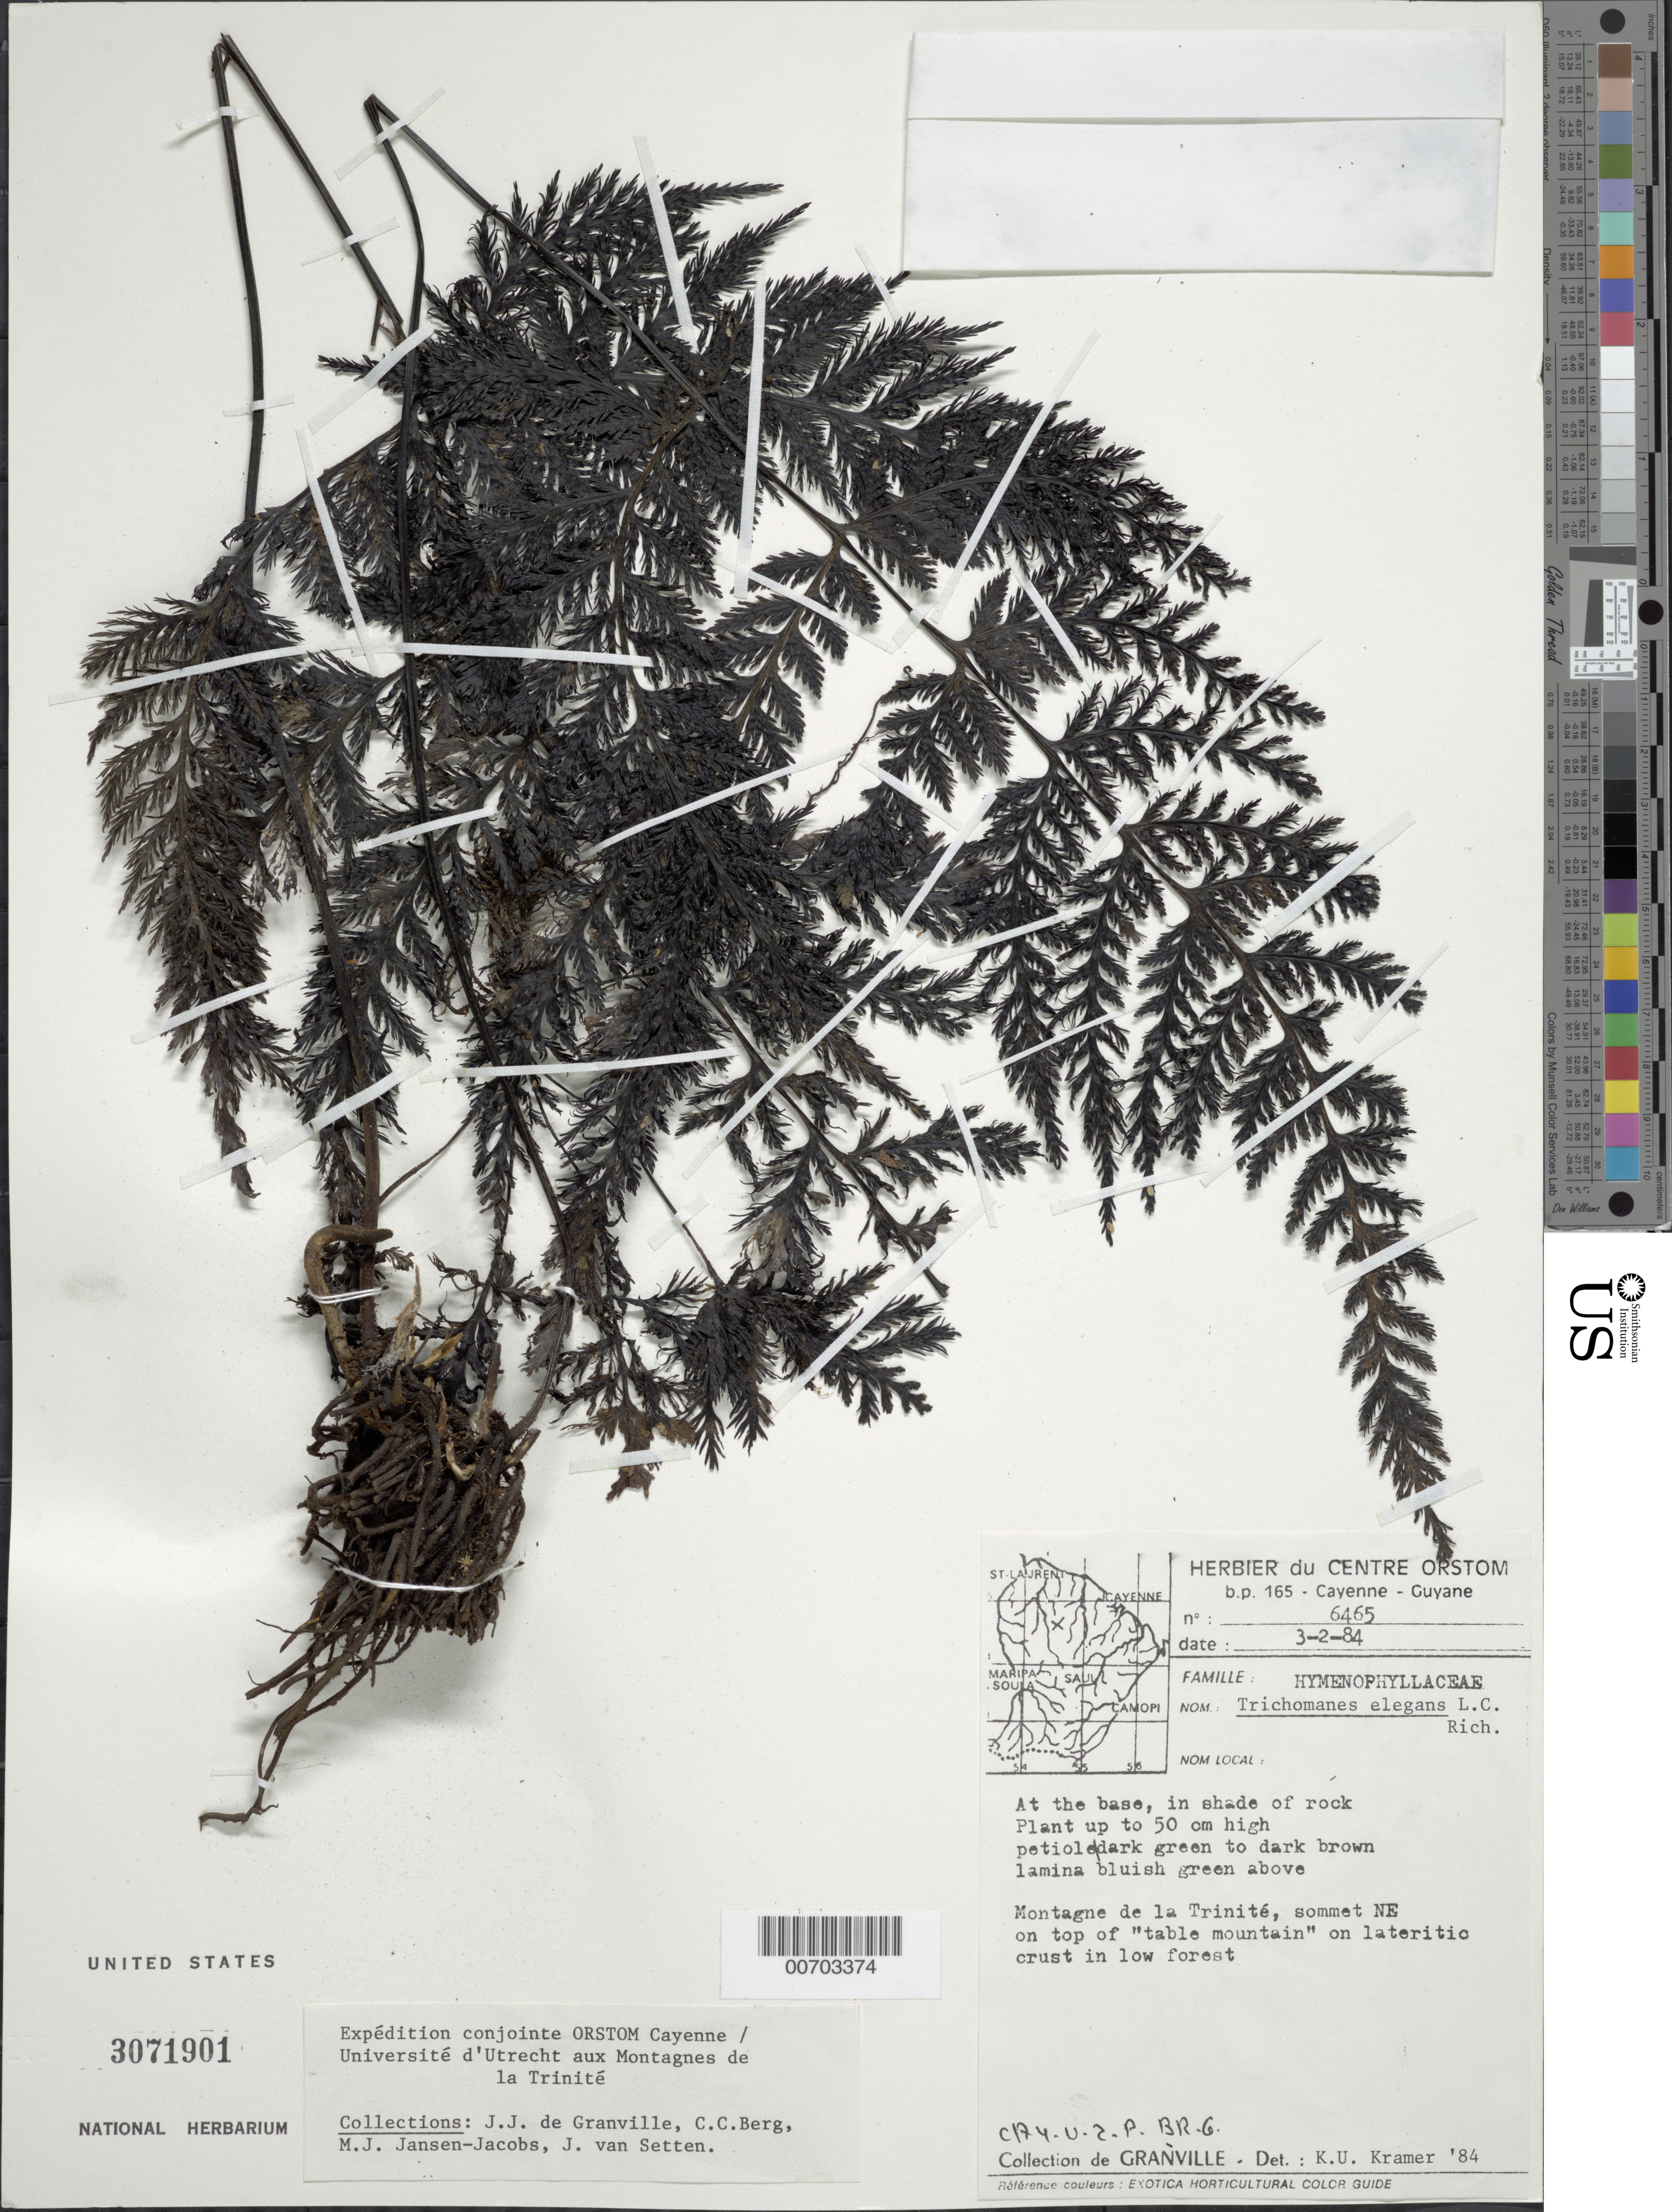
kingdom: Plantae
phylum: Tracheophyta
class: Polypodiopsida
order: Hymenophyllales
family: Hymenophyllaceae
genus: Trichomanes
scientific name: Trichomanes elegans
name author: Rich.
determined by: Kramer, K. U.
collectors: J.-J. de Granville, C. C. Berg, M. J. Jansen-Jacobs & J. van Setten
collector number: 6465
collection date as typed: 3-Feb-84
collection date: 1984-02-03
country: French Guiana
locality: Montagnes de la Trinité, sommet NE, on top of "Table Mountain"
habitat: Low forest on lateritic crust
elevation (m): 600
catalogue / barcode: US 3071901